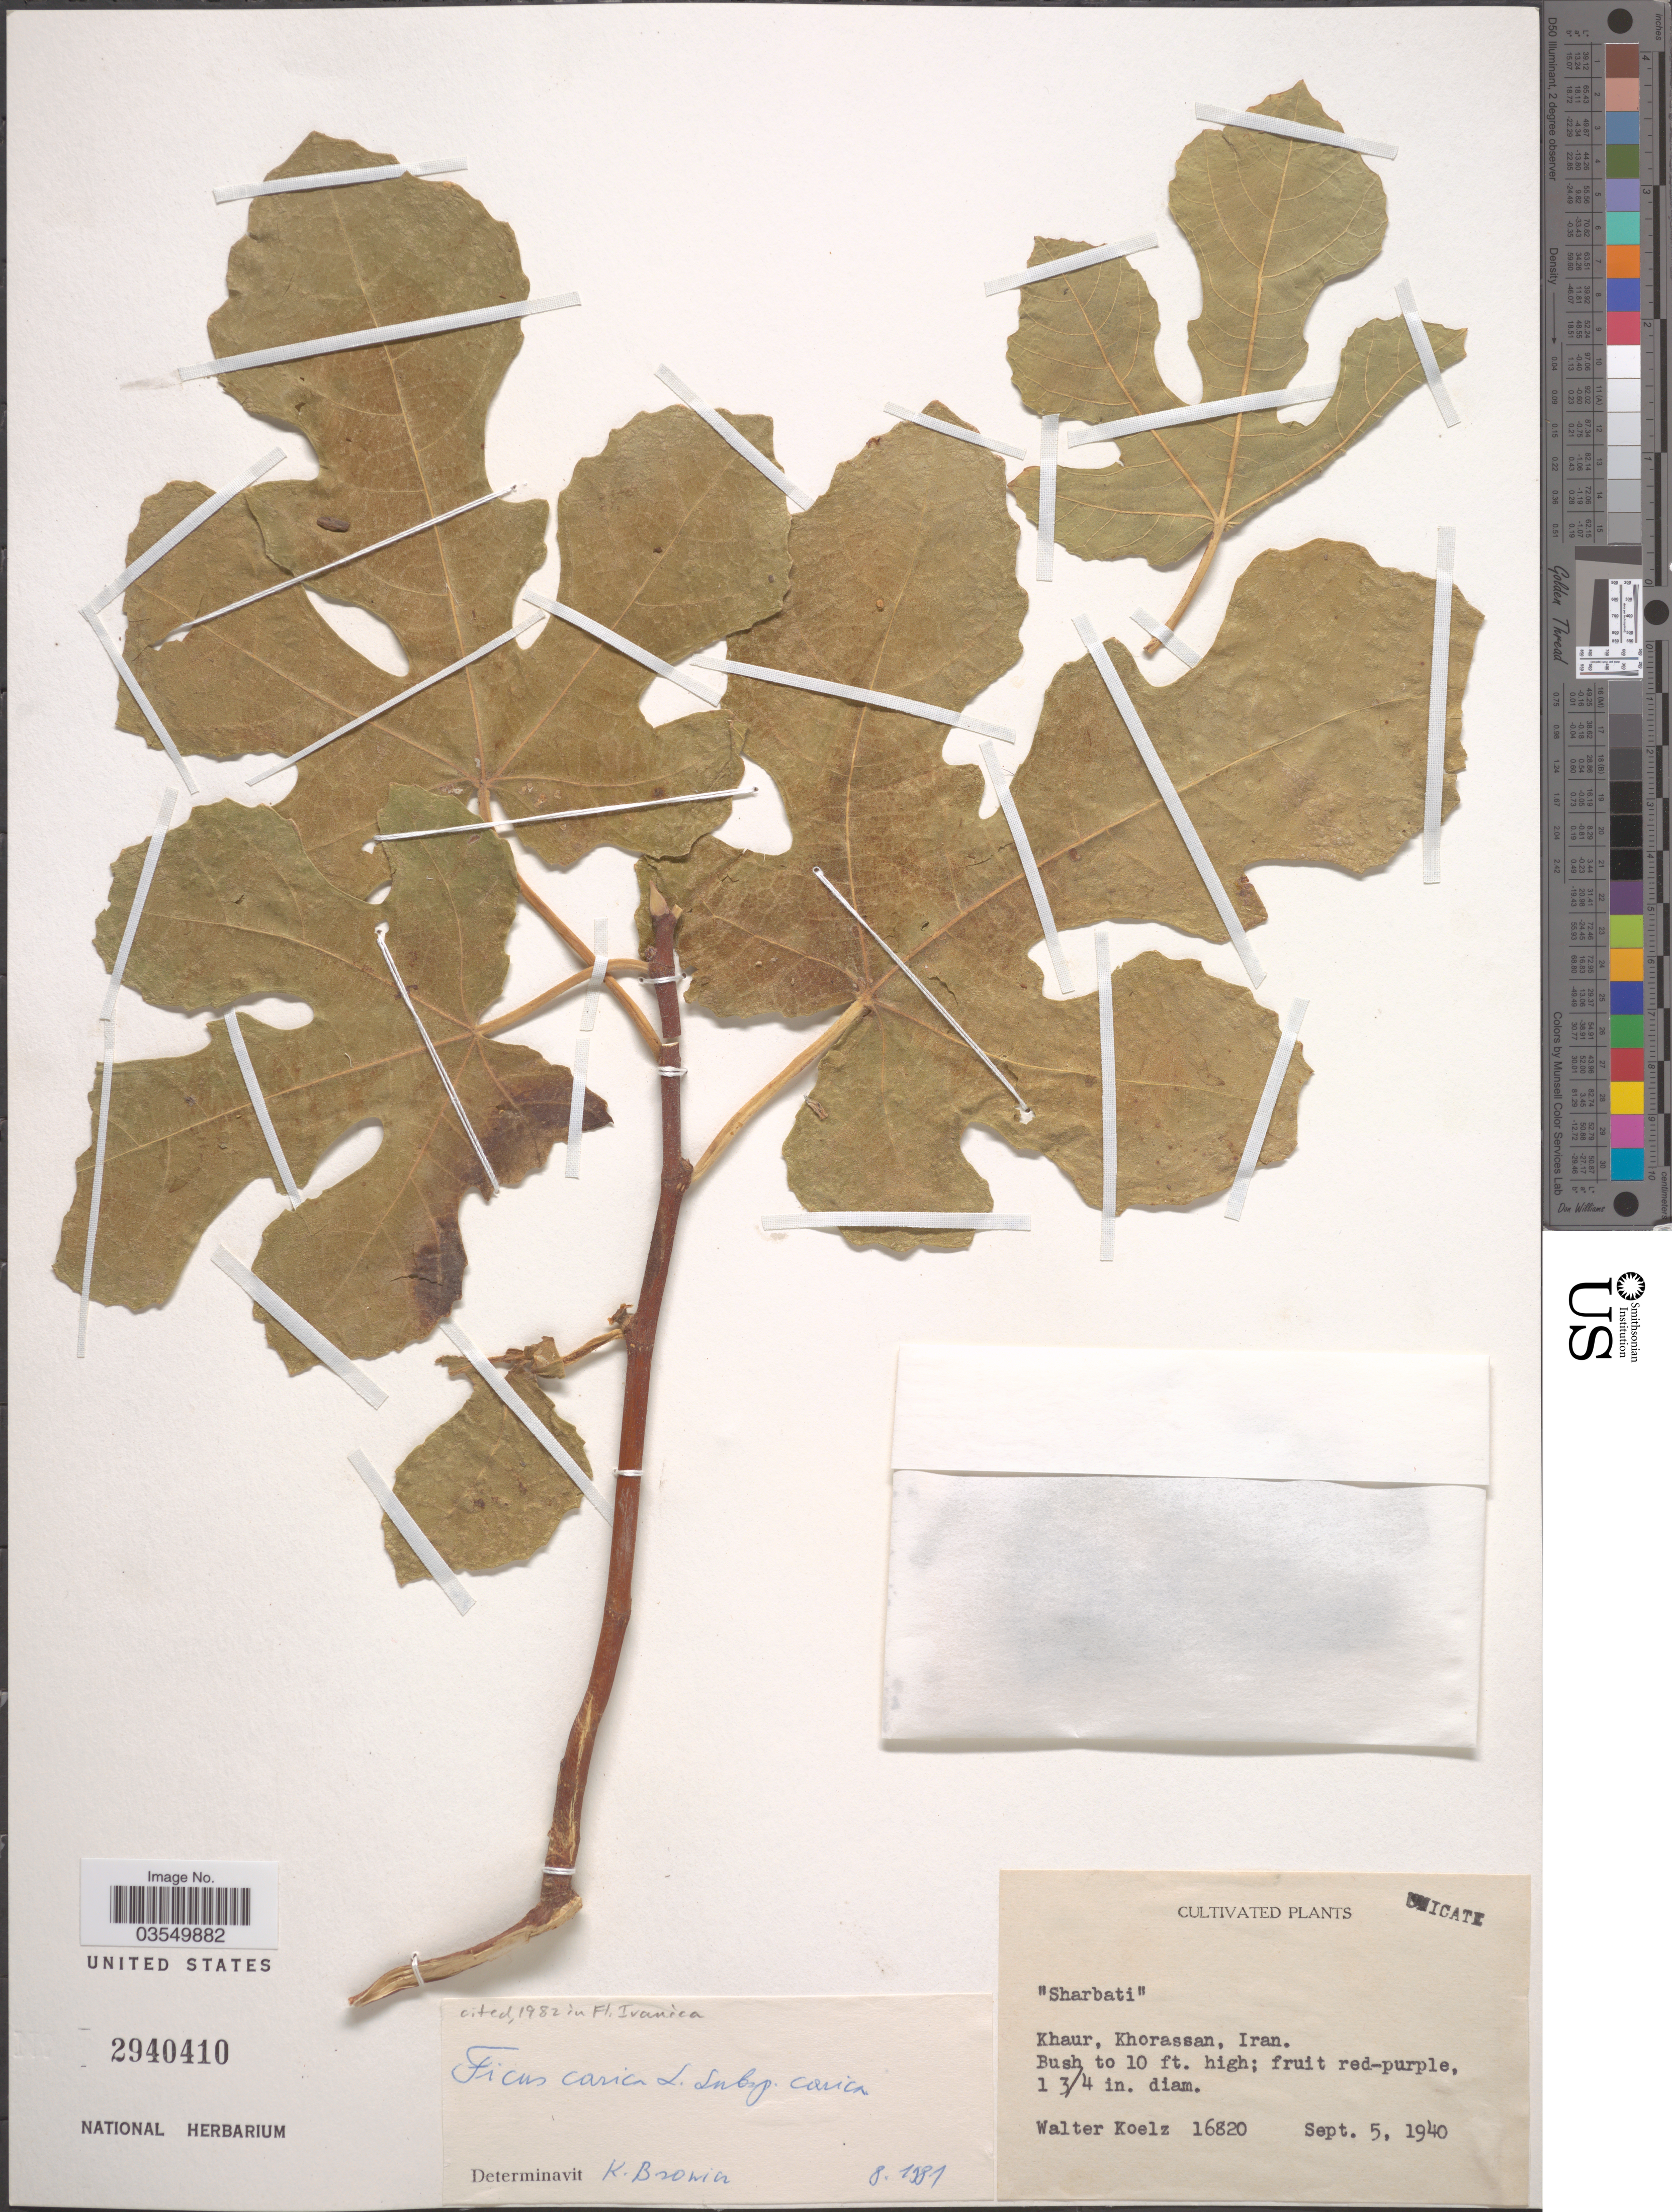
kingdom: Plantae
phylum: Tracheophyta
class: Magnoliopsida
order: Rosales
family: Moraceae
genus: Ficus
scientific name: Ficus carica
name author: L.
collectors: W. N. Koelz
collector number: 16820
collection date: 1940-09-05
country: Iran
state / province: Khorasan [obsolete]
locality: Khaur, Khorassan.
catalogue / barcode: US 2940410